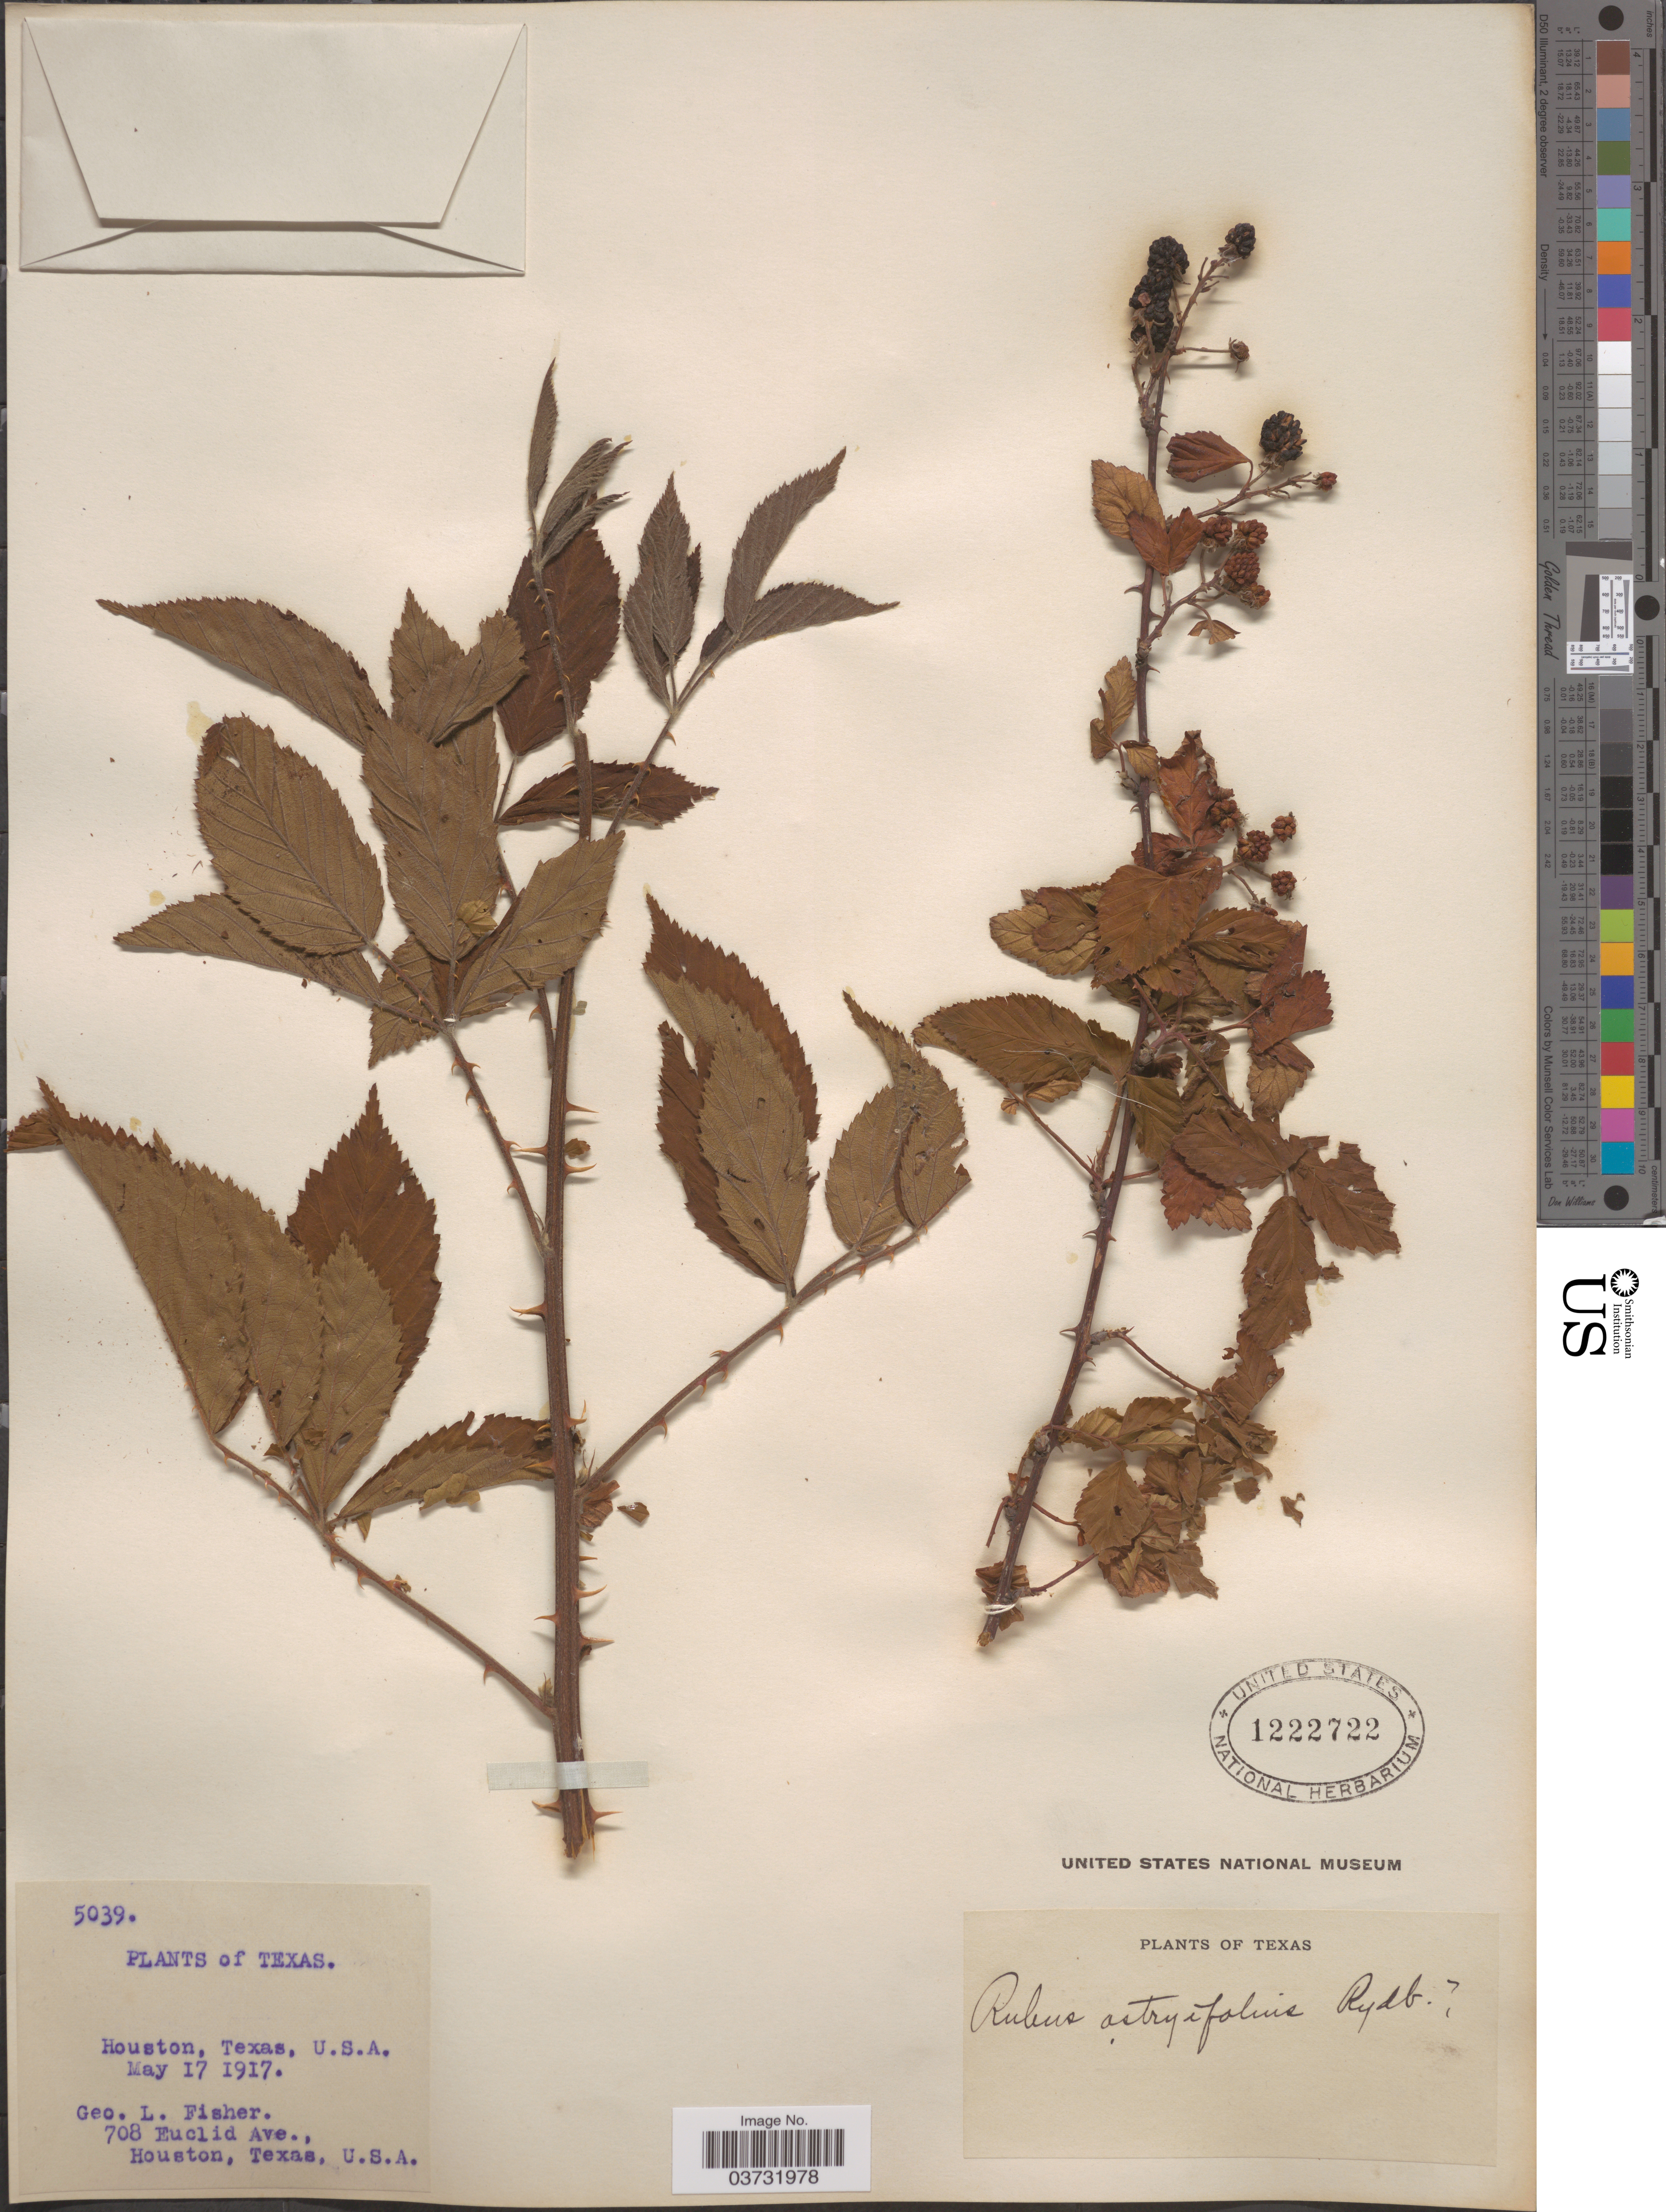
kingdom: Plantae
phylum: Tracheophyta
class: Magnoliopsida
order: Rosales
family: Rosaceae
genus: Rubus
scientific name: Rubus ostryifolius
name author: Rydb.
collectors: G. L. Fisher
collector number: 5039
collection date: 1917-05-17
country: United States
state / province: Texas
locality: Houston.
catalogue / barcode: US 1222722